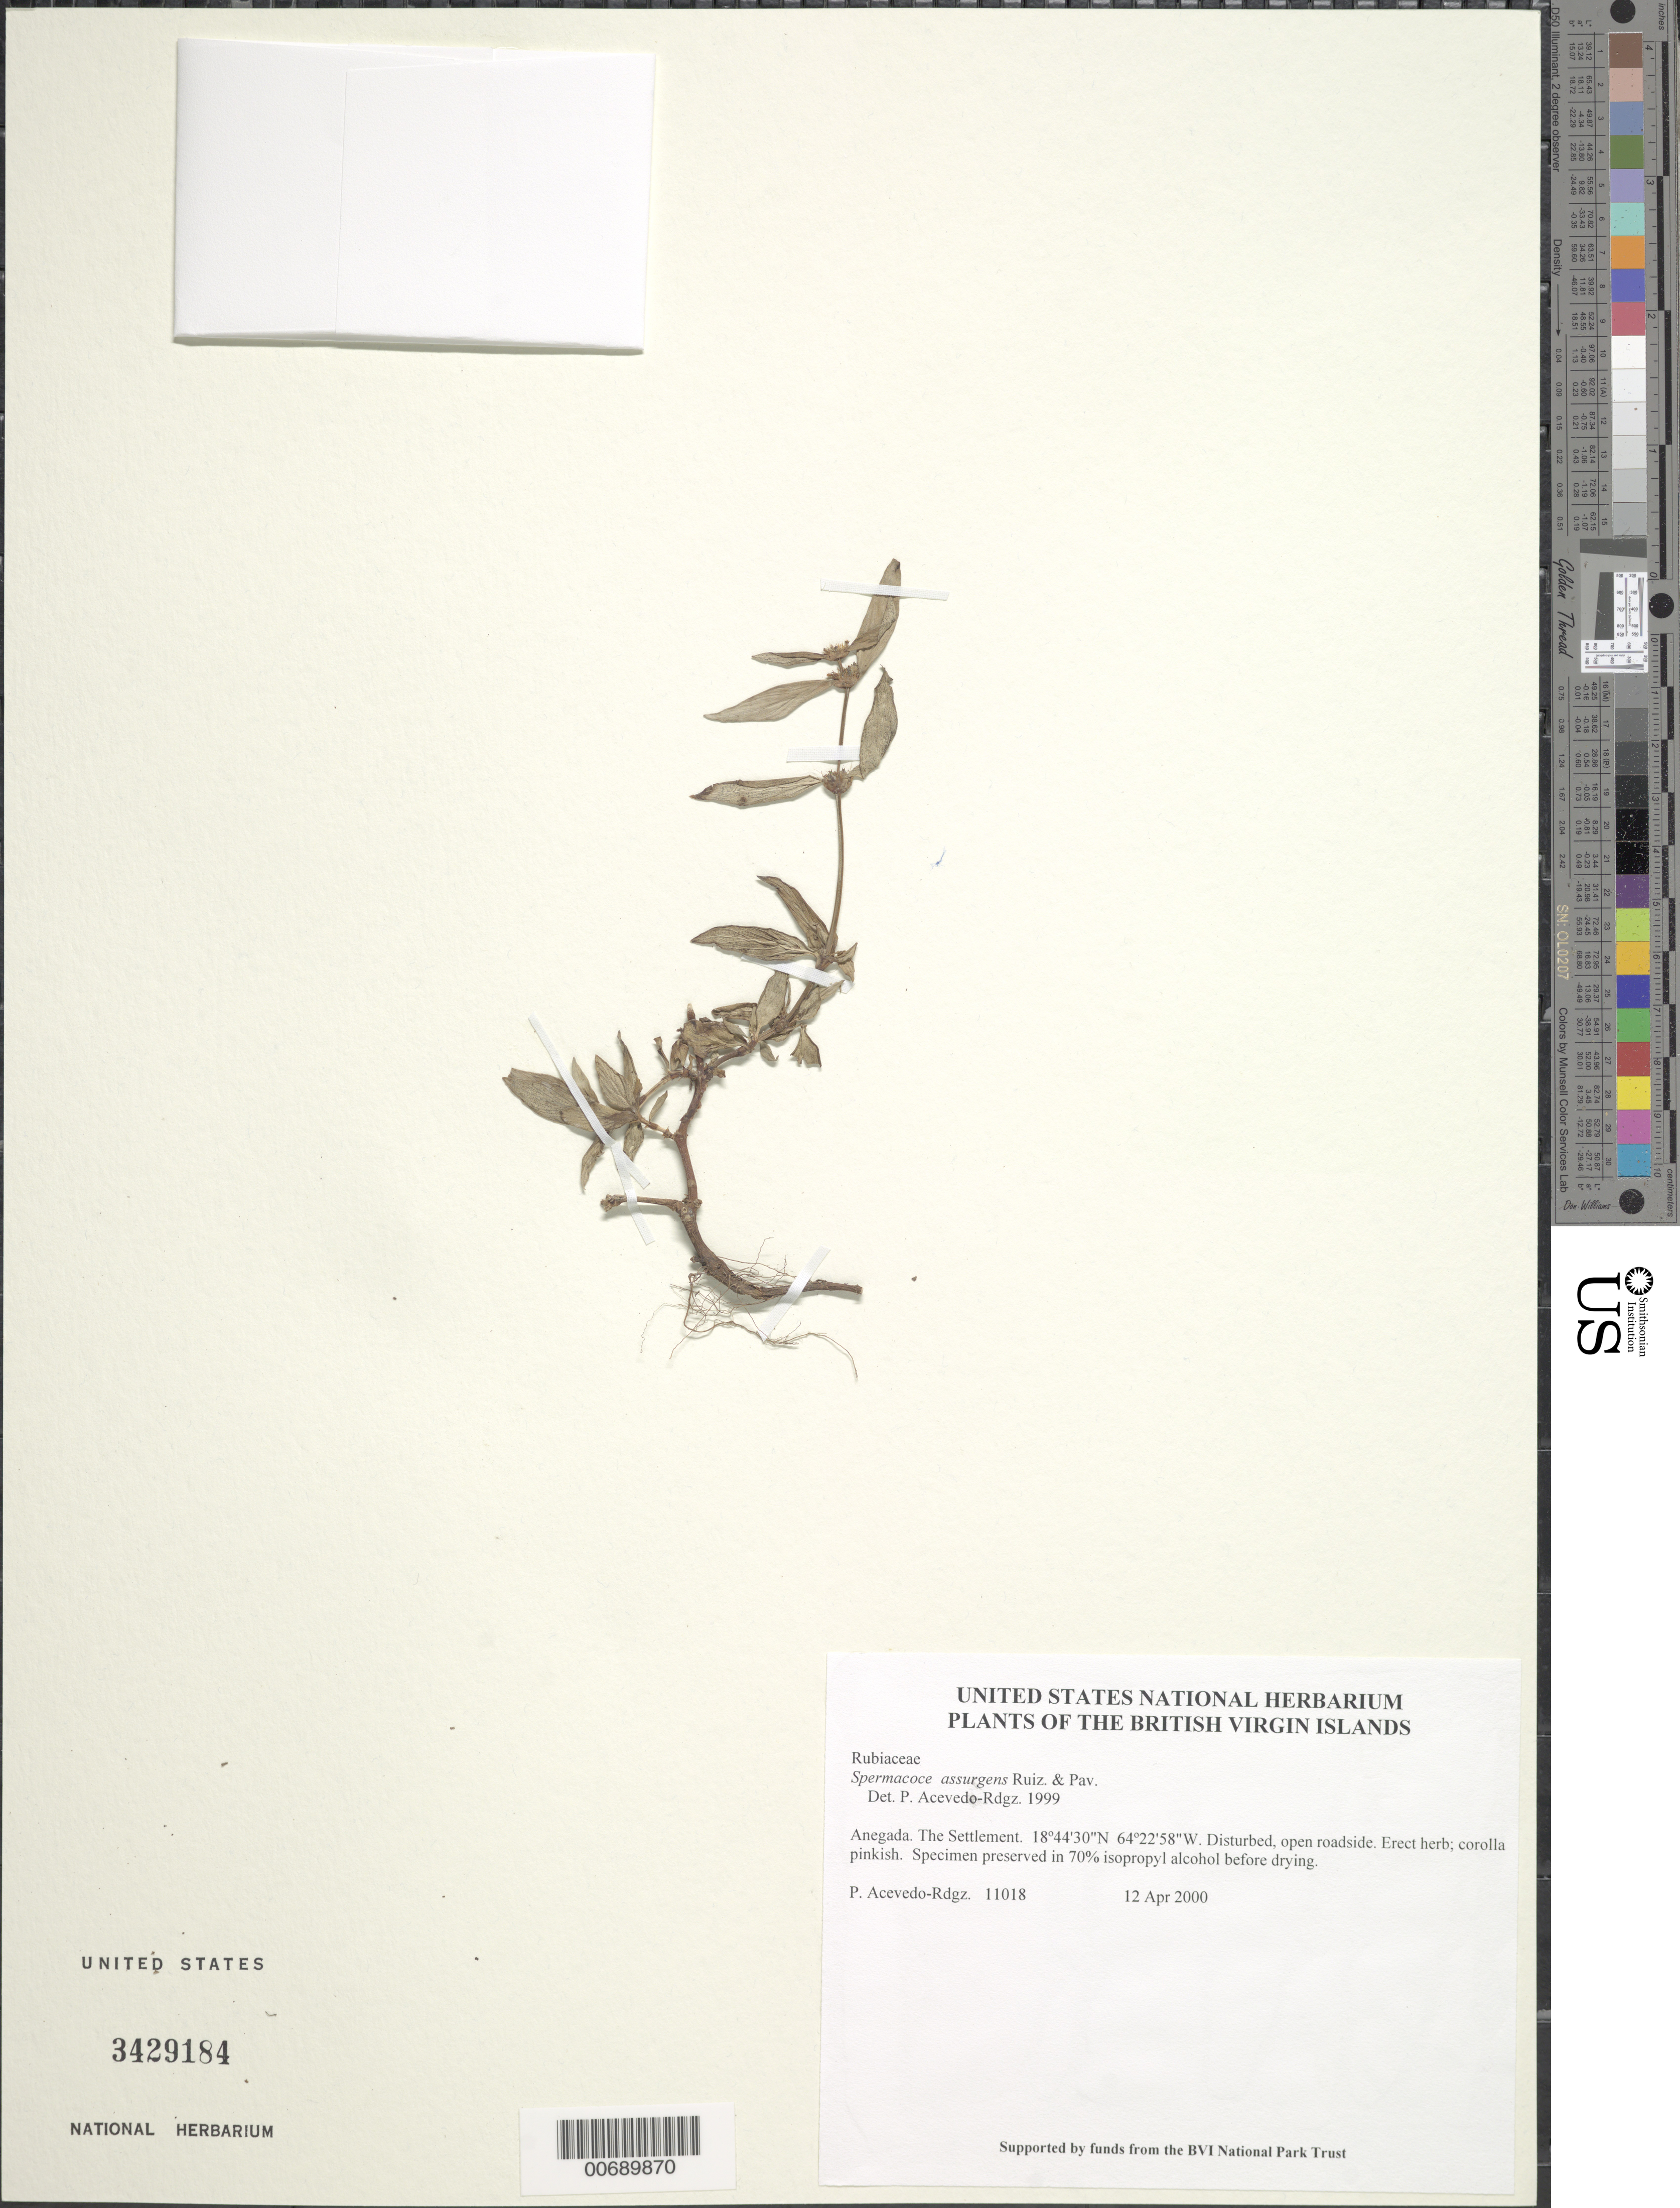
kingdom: Plantae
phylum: Tracheophyta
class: Magnoliopsida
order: Gentianales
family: Rubiaceae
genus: Spermacoce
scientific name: Spermacoce assurgens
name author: Ruiz & Pav.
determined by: Acevedo-Rodríguez, P., (BOT), Smithsonian Institution - National Museum of Natural History (UNITED STATES)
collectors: P. Acevedo-Rodr.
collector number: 11018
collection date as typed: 12 Apr 2000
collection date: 2000-04-12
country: British Virgin Islands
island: Anegada I.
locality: The Settlement.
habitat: Disturbed, open roadside.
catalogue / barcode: US 3429184